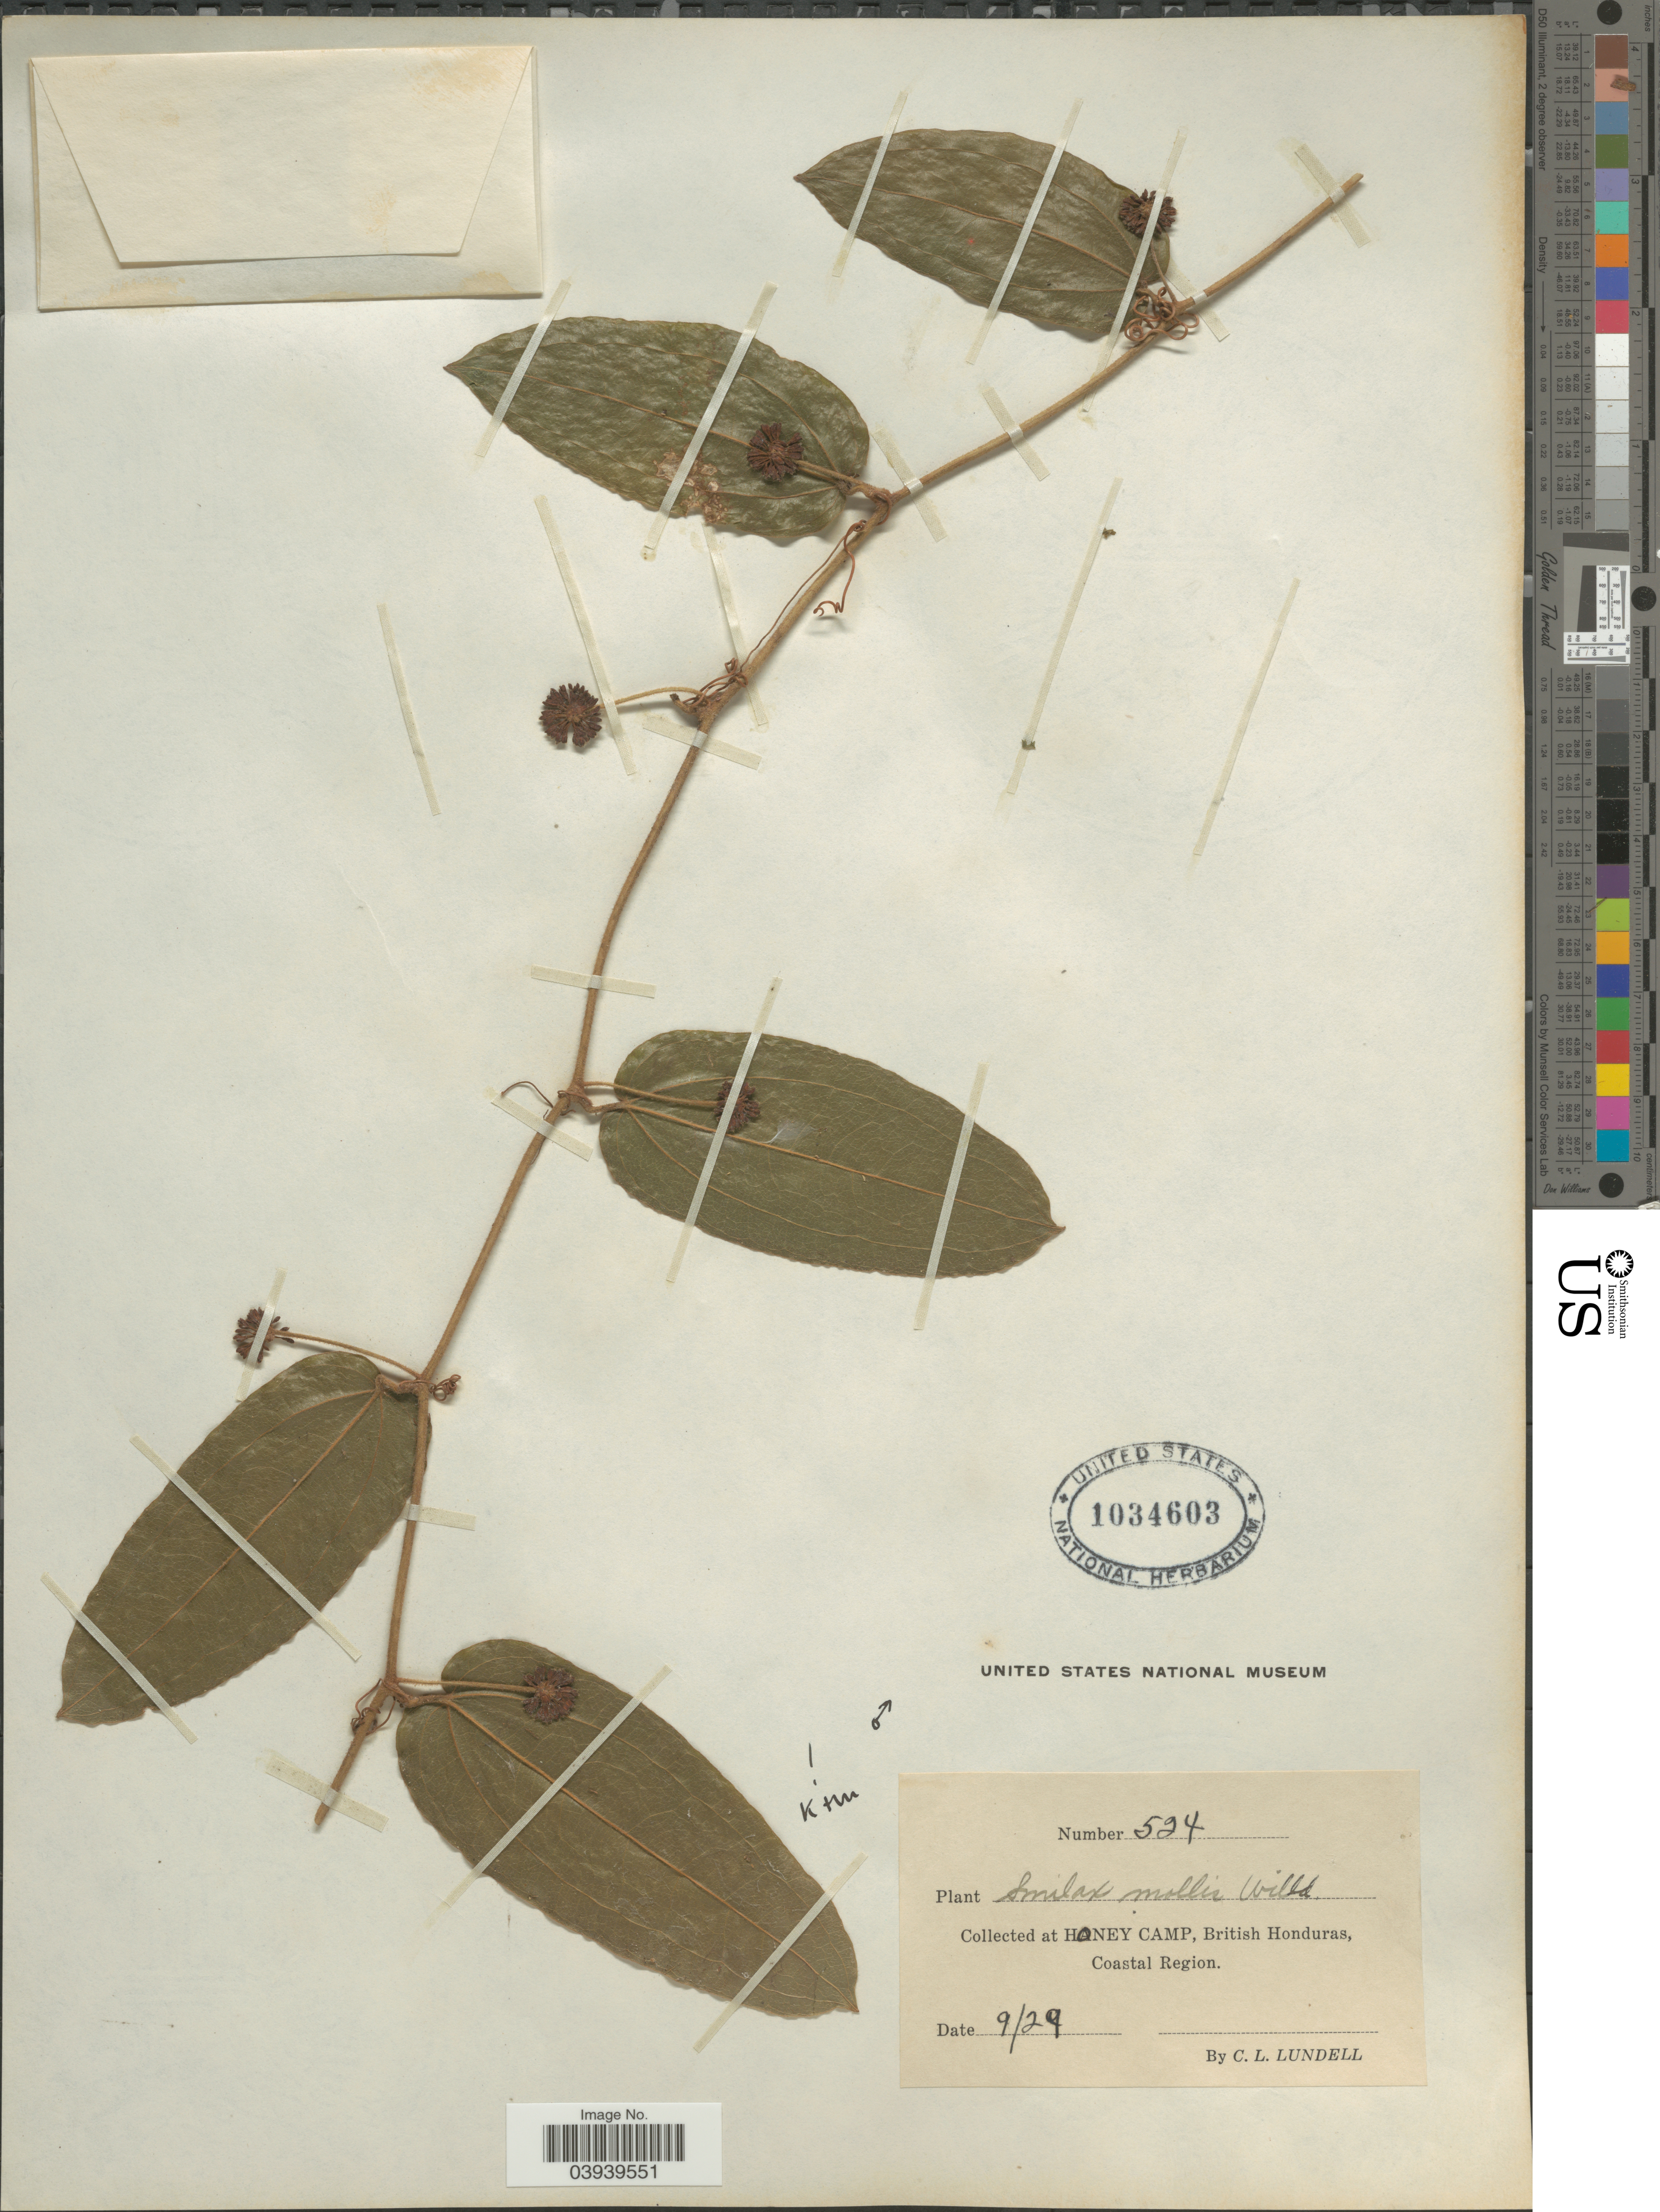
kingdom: Plantae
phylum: Tracheophyta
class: Liliopsida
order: Liliales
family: Smilacaceae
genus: Smilax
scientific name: Smilax mollis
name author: Humb. & Bonpl. ex Willd.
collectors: C. L. Lundell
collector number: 524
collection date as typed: Transcribed d/m/y: /9/29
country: Belize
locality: On Honey Camp, British Honduras, Coastal Region.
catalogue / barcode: US 1034603